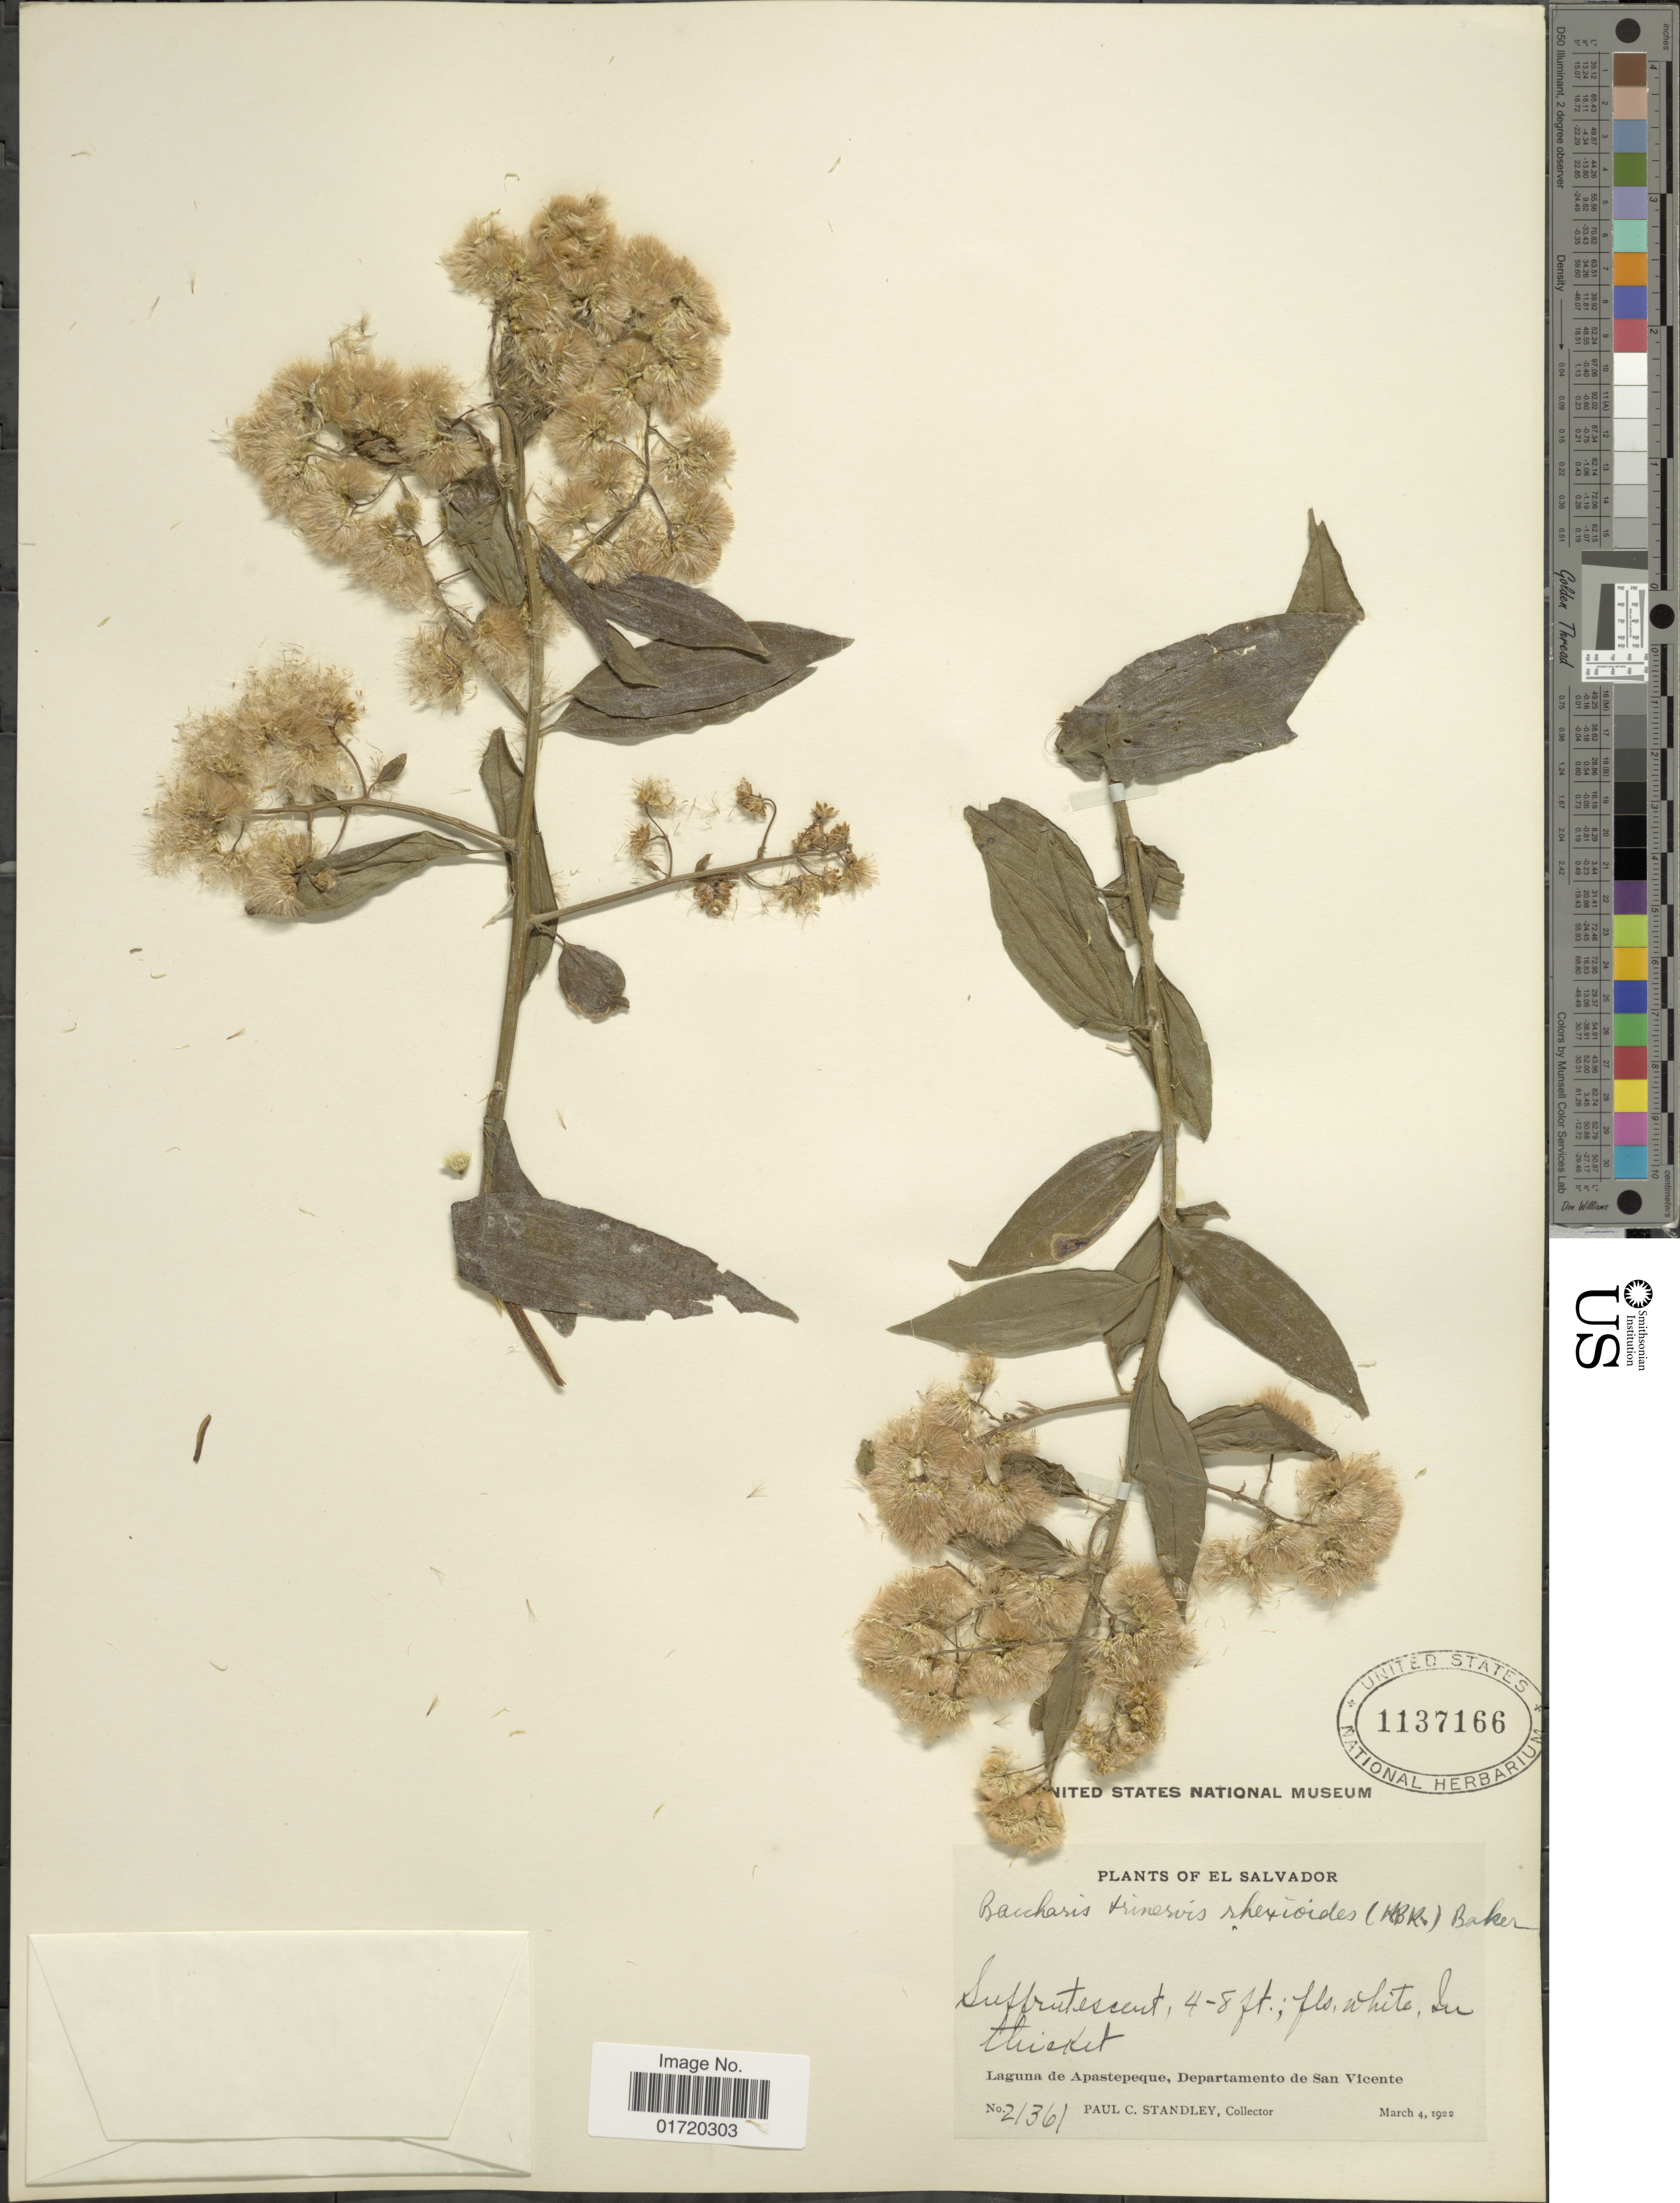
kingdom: Plantae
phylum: Tracheophyta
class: Magnoliopsida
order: Asterales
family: Asteraceae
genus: Baccharis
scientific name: Baccharis trinervis var. rhexioides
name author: (Kunth) Baker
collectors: P. C. Standley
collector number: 21361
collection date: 1922-03-04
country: El Salvador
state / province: San Vincente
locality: Laguna de Apastepeque, Departamento de San Vicente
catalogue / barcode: US 1137166